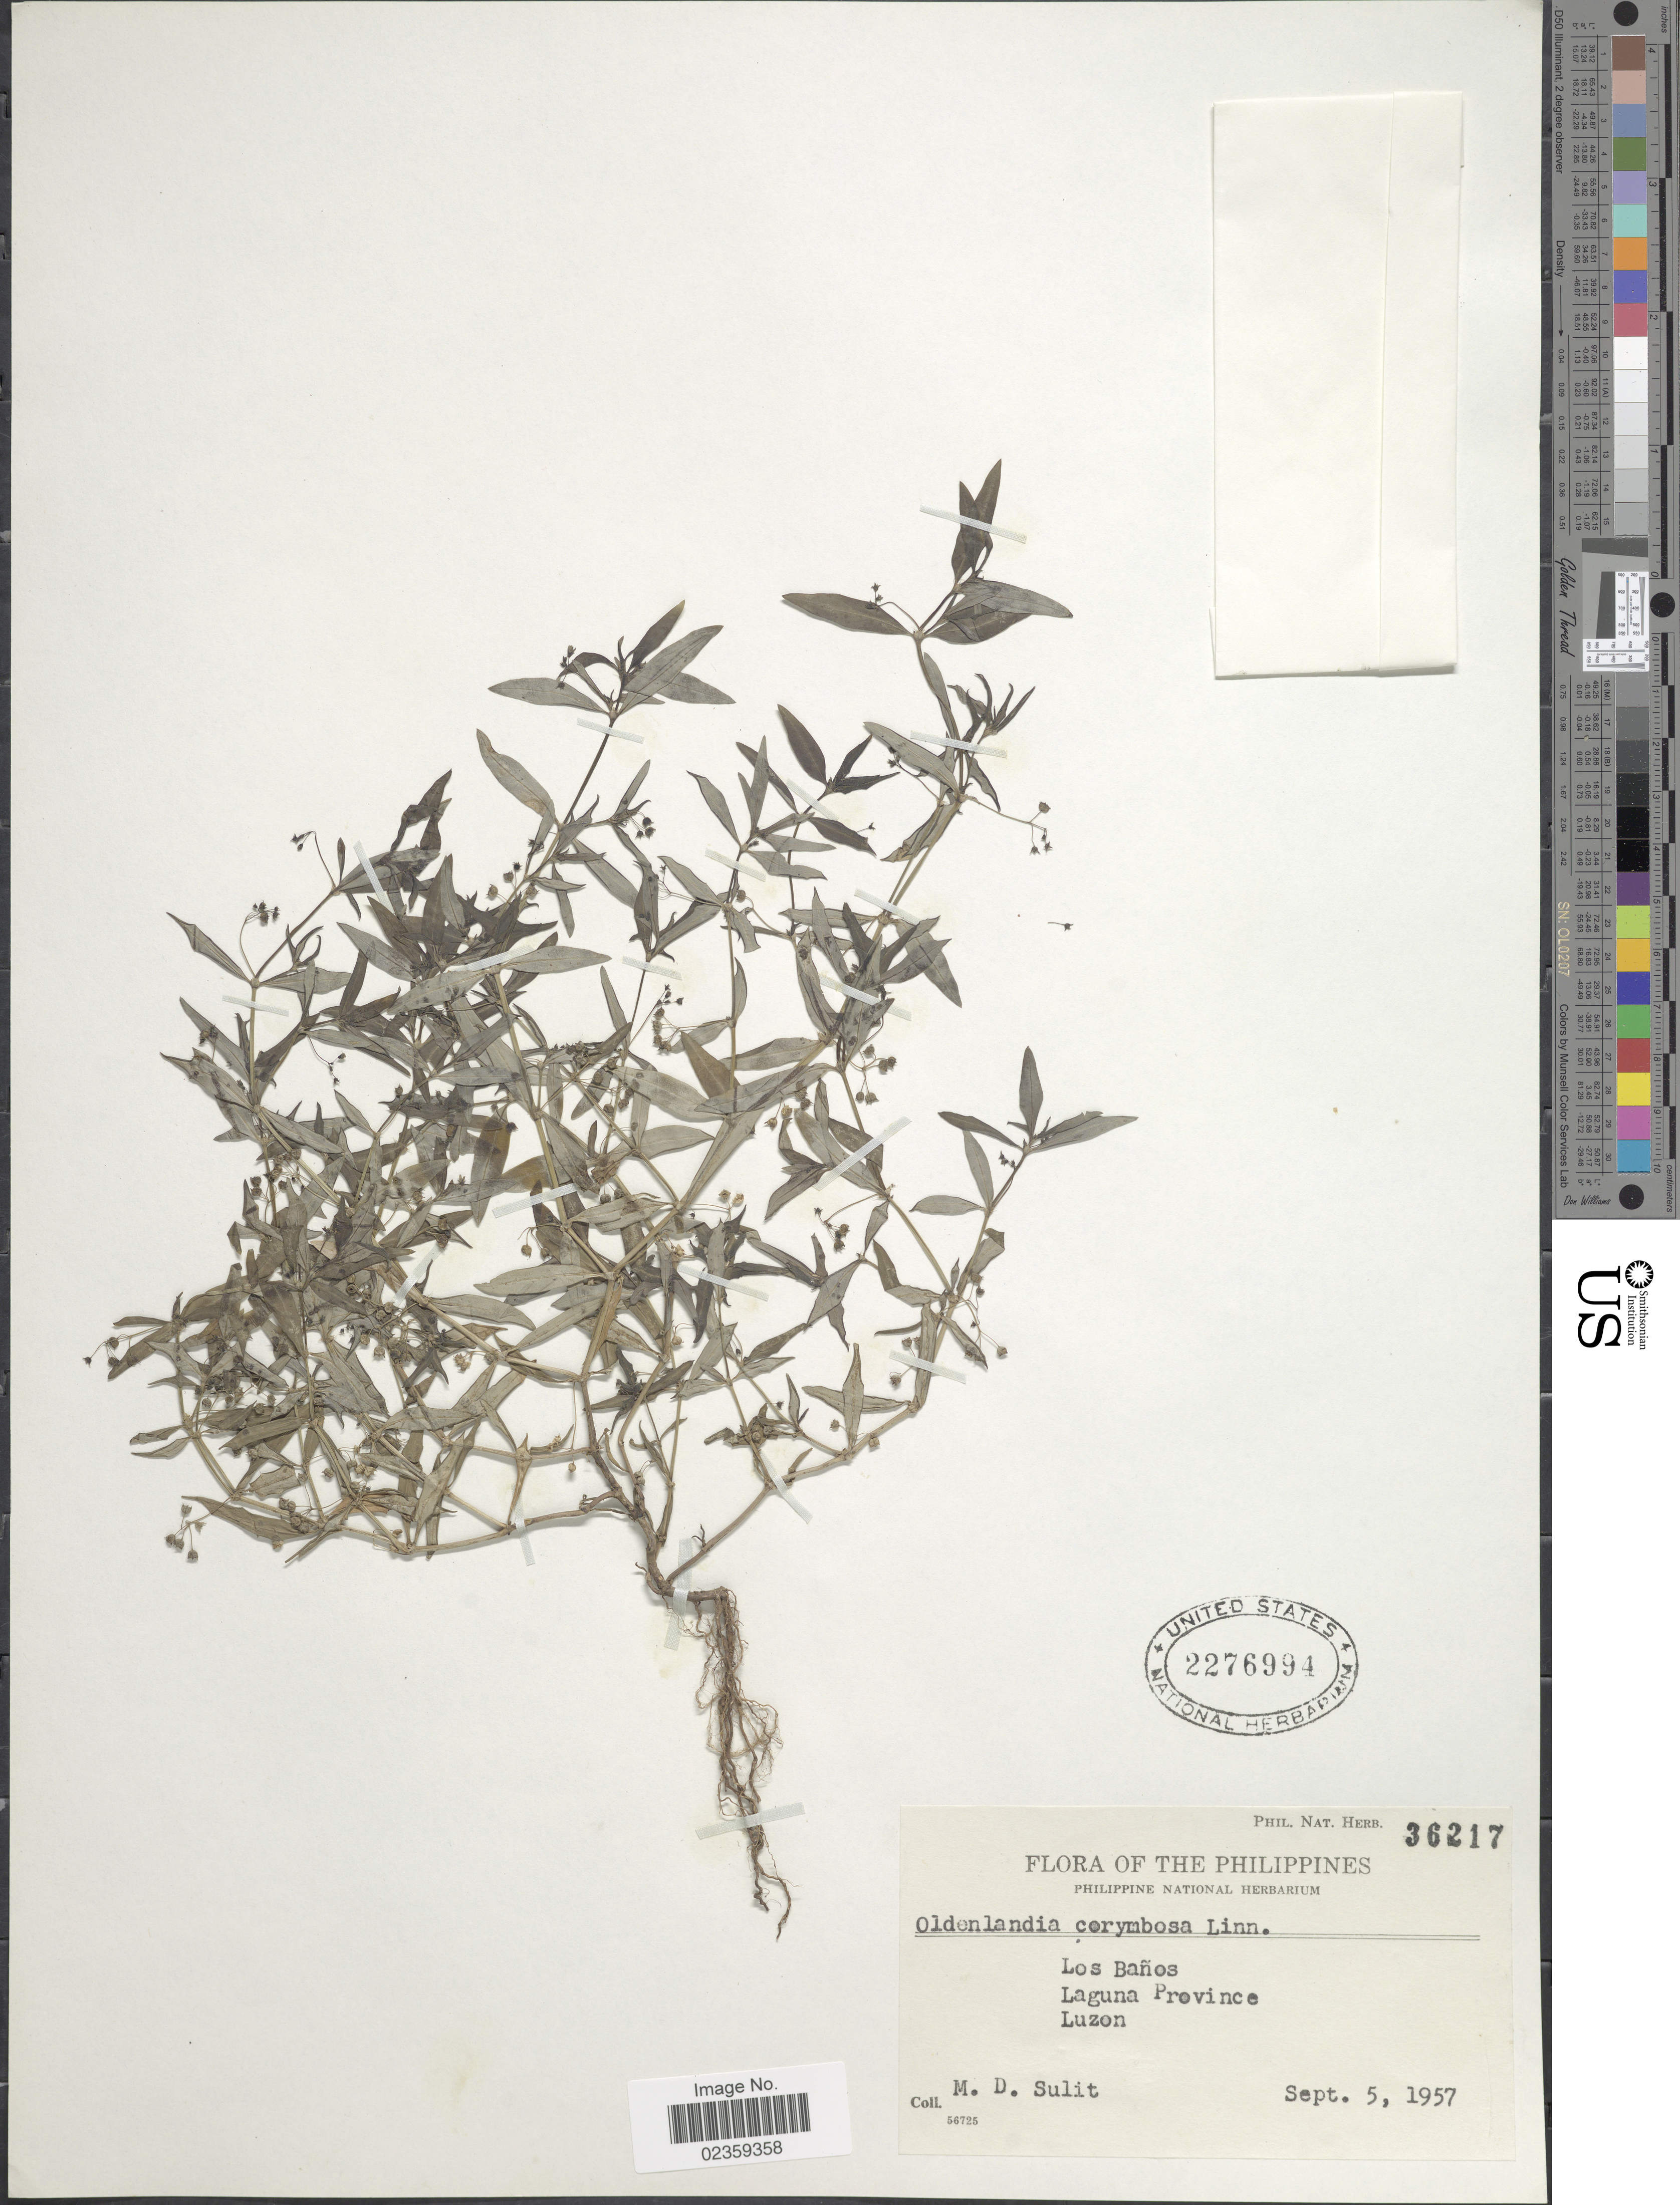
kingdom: Plantae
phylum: Tracheophyta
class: Magnoliopsida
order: Gentianales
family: Rubiaceae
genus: Oldenlandia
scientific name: Oldenlandia corymbosa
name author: L.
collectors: M. Sulit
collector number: Phil. Nat. Herb. 36217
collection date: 1957-09-05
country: Philippines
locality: Los Baños. Laguna Province. Luzon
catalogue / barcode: US 2276994